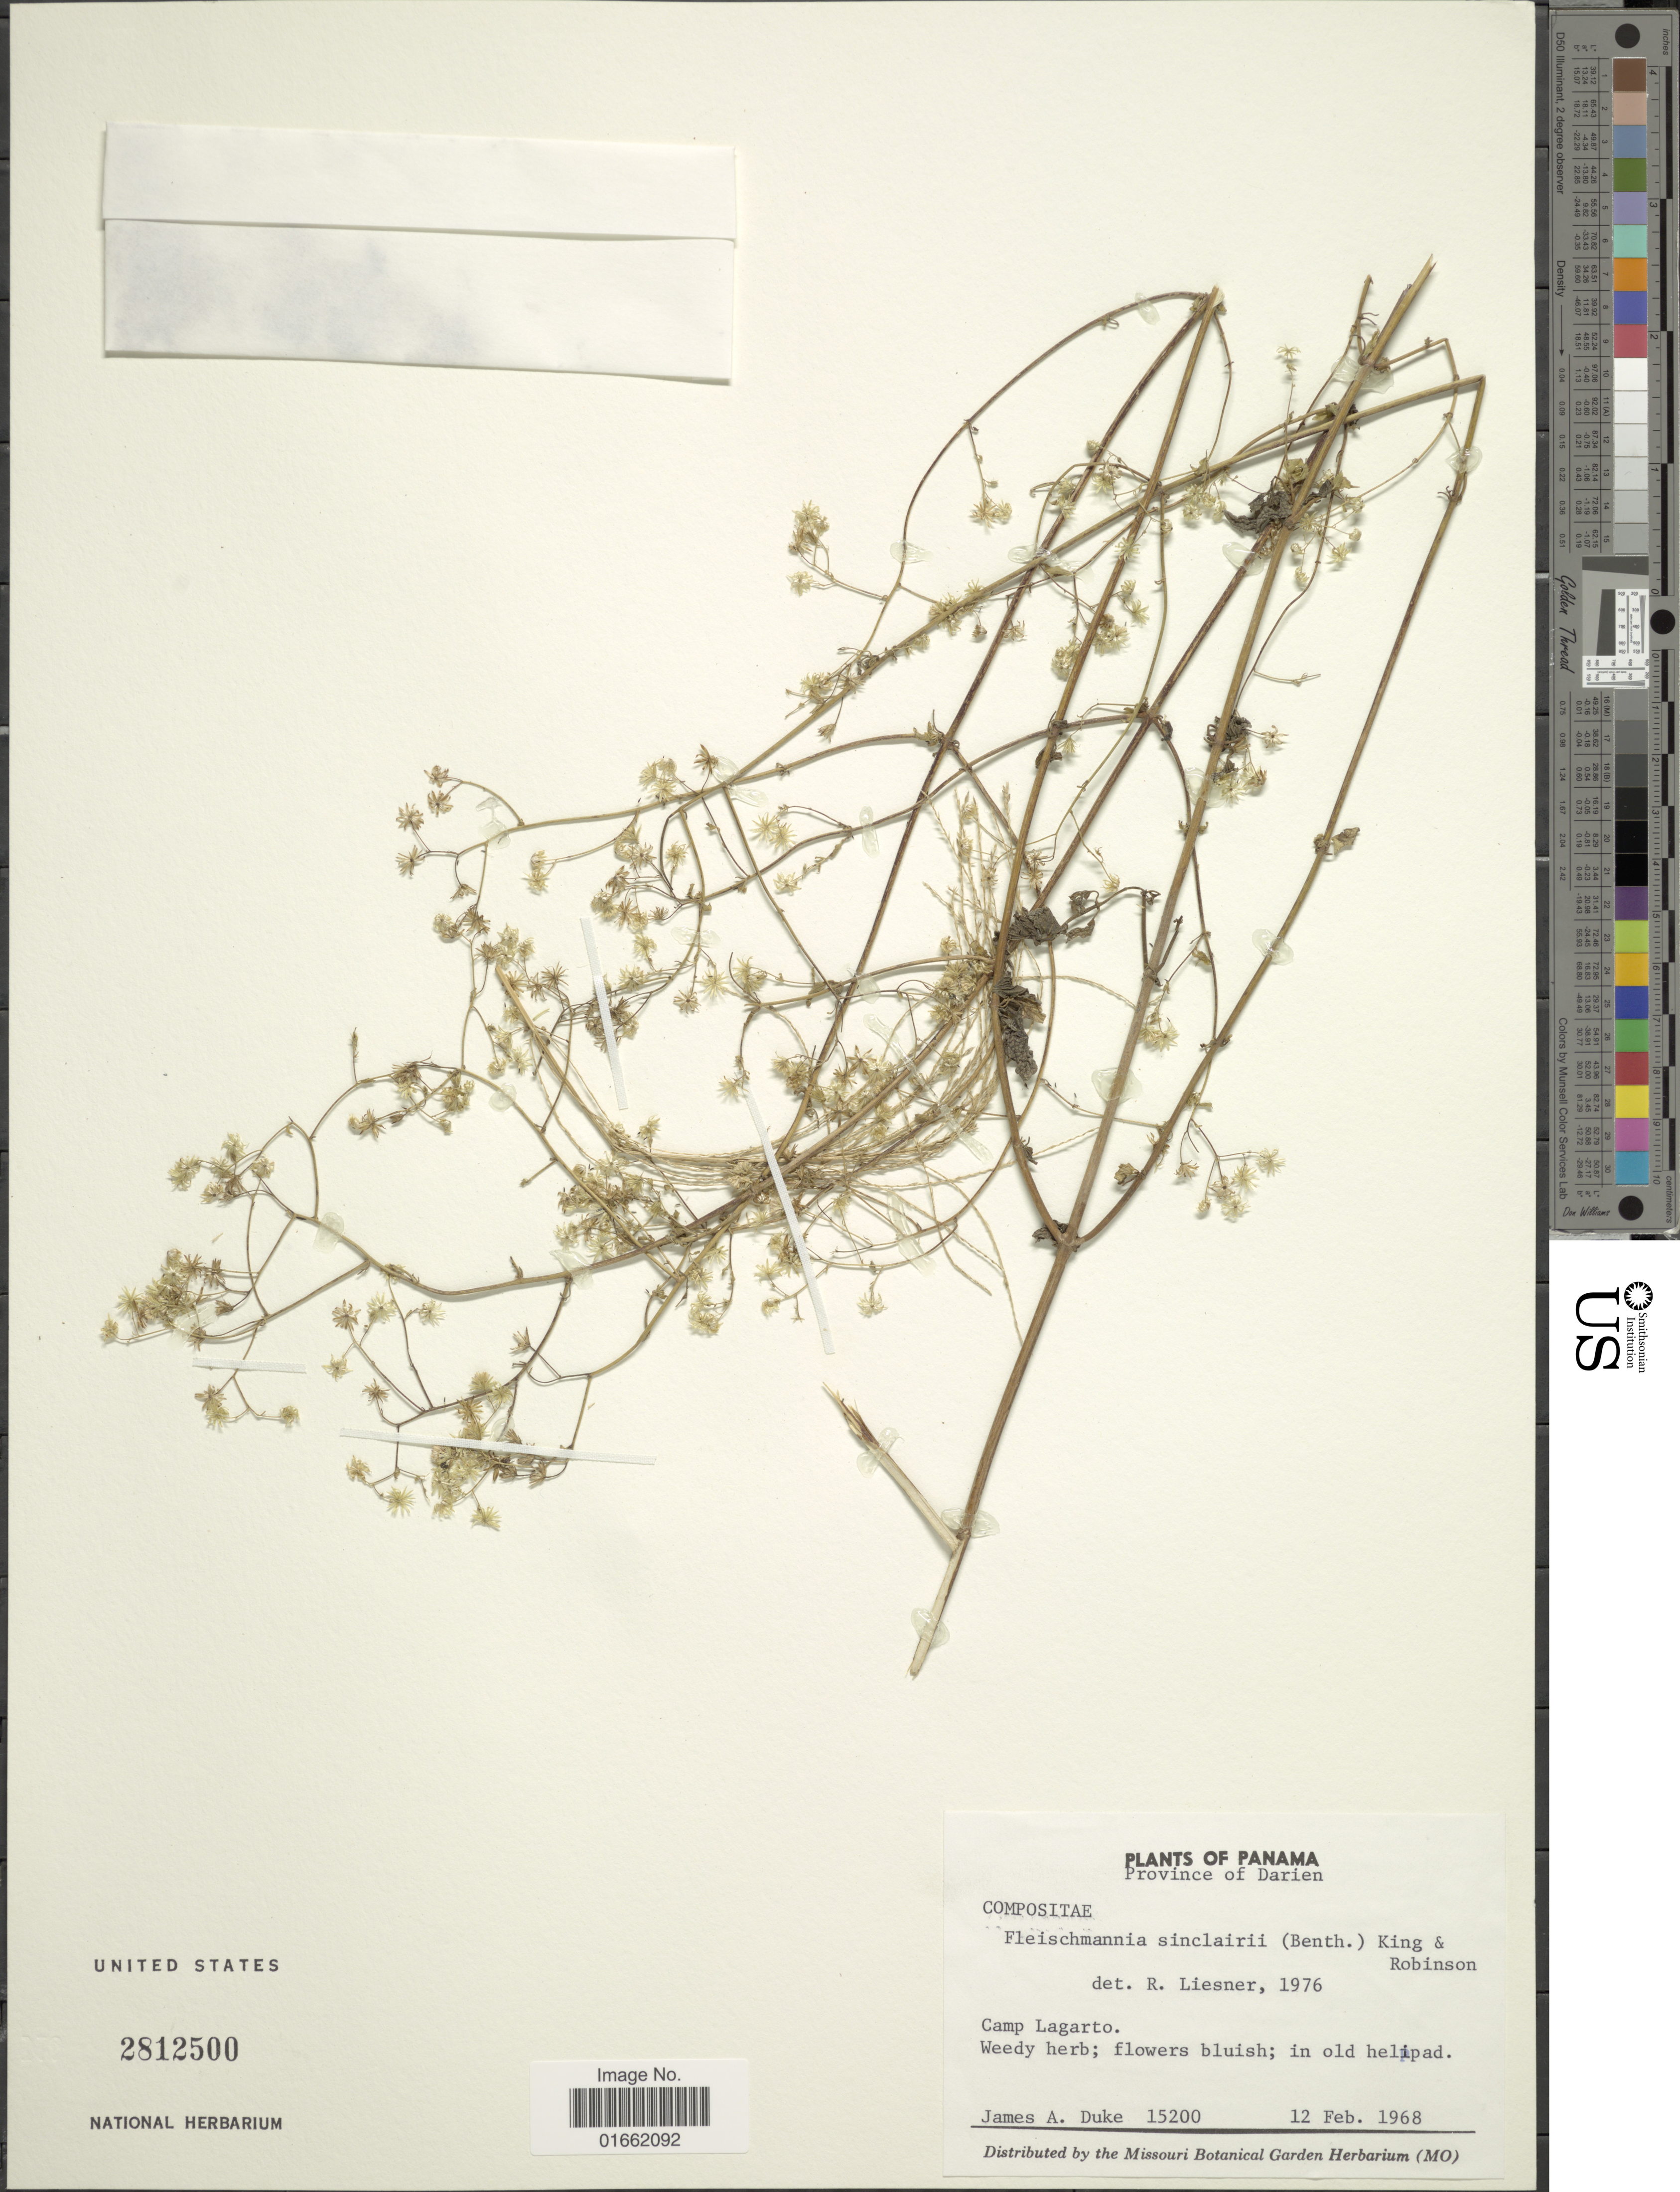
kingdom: Plantae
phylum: Tracheophyta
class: Magnoliopsida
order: Asterales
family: Asteraceae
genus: Fleischmannia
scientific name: Fleischmannia sinclairii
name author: (Benth. ex Oerst.) R.M. King & H. Rob.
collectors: J. A. Duke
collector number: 15200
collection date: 1968-02-12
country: Panama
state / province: Darién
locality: Province of Darien. Camp Lagarto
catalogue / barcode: US 2812500